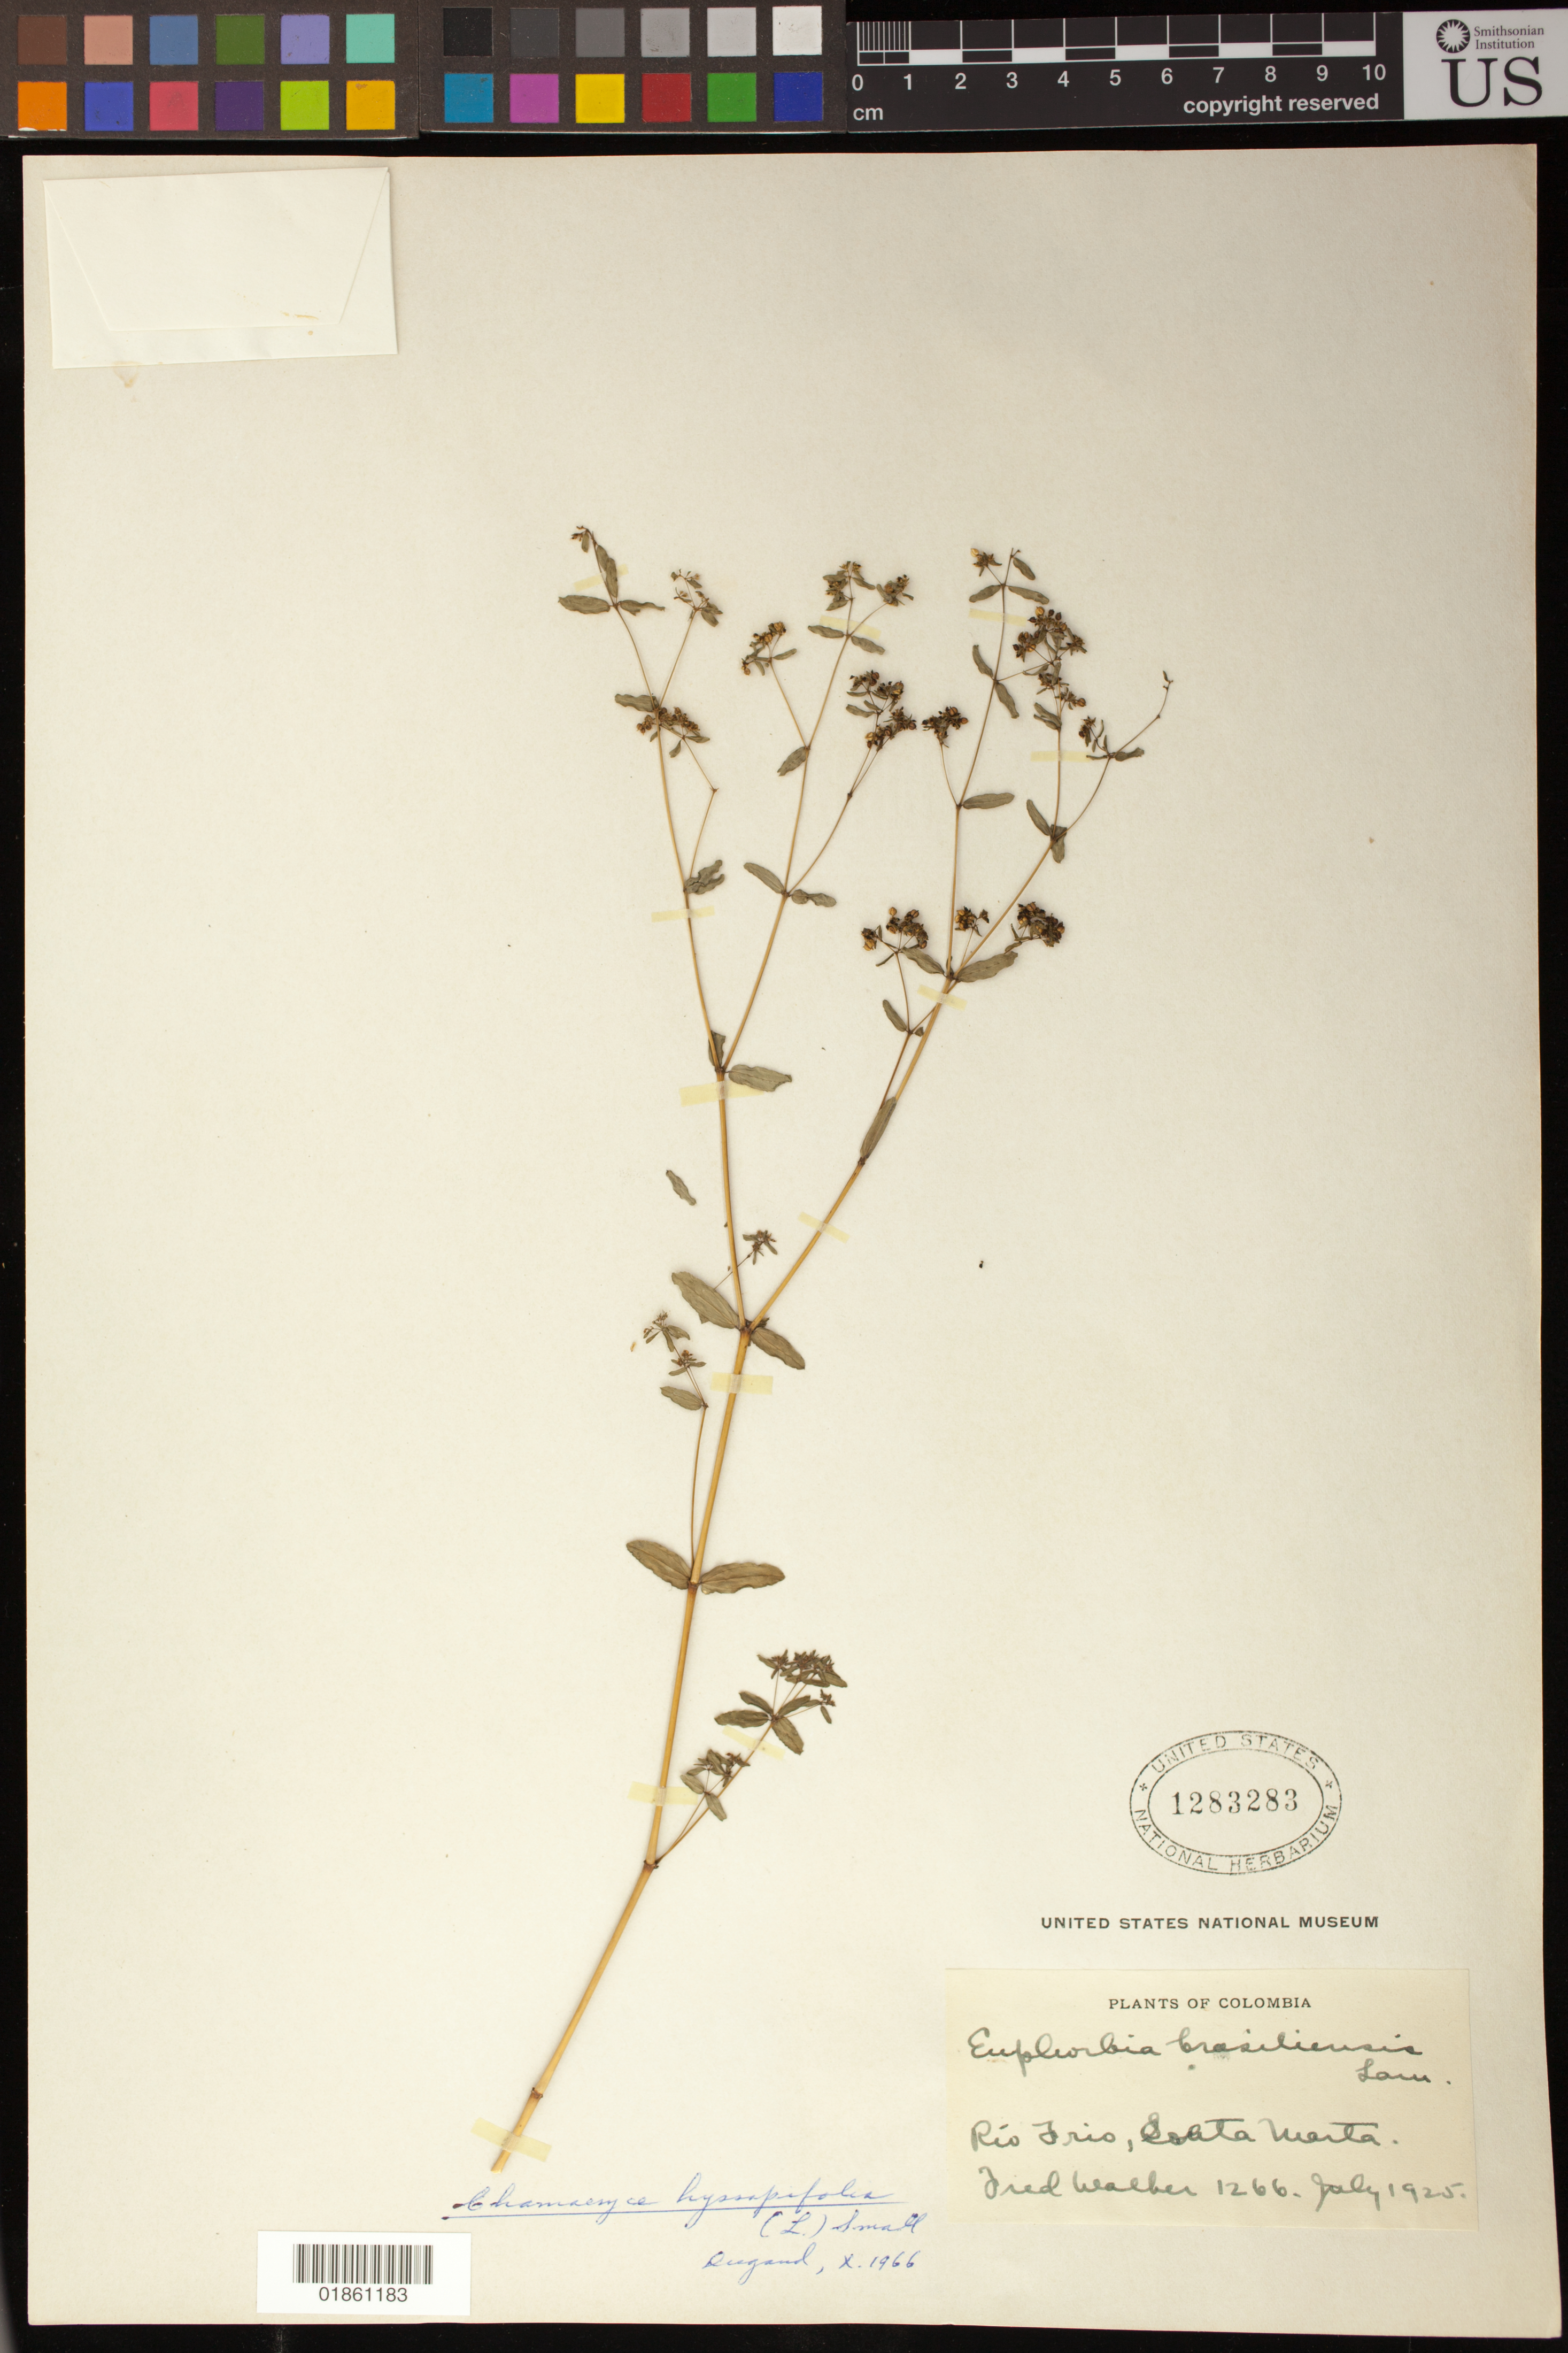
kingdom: Plantae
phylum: Tracheophyta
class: Magnoliopsida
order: Malpighiales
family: Euphorbiaceae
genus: Euphorbia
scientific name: Euphorbia hyssopifolia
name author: L.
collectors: F. Walker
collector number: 1266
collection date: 1925-07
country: Colombia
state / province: Cundinamarca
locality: Rio Frio, Santa Marta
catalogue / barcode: US 1283283